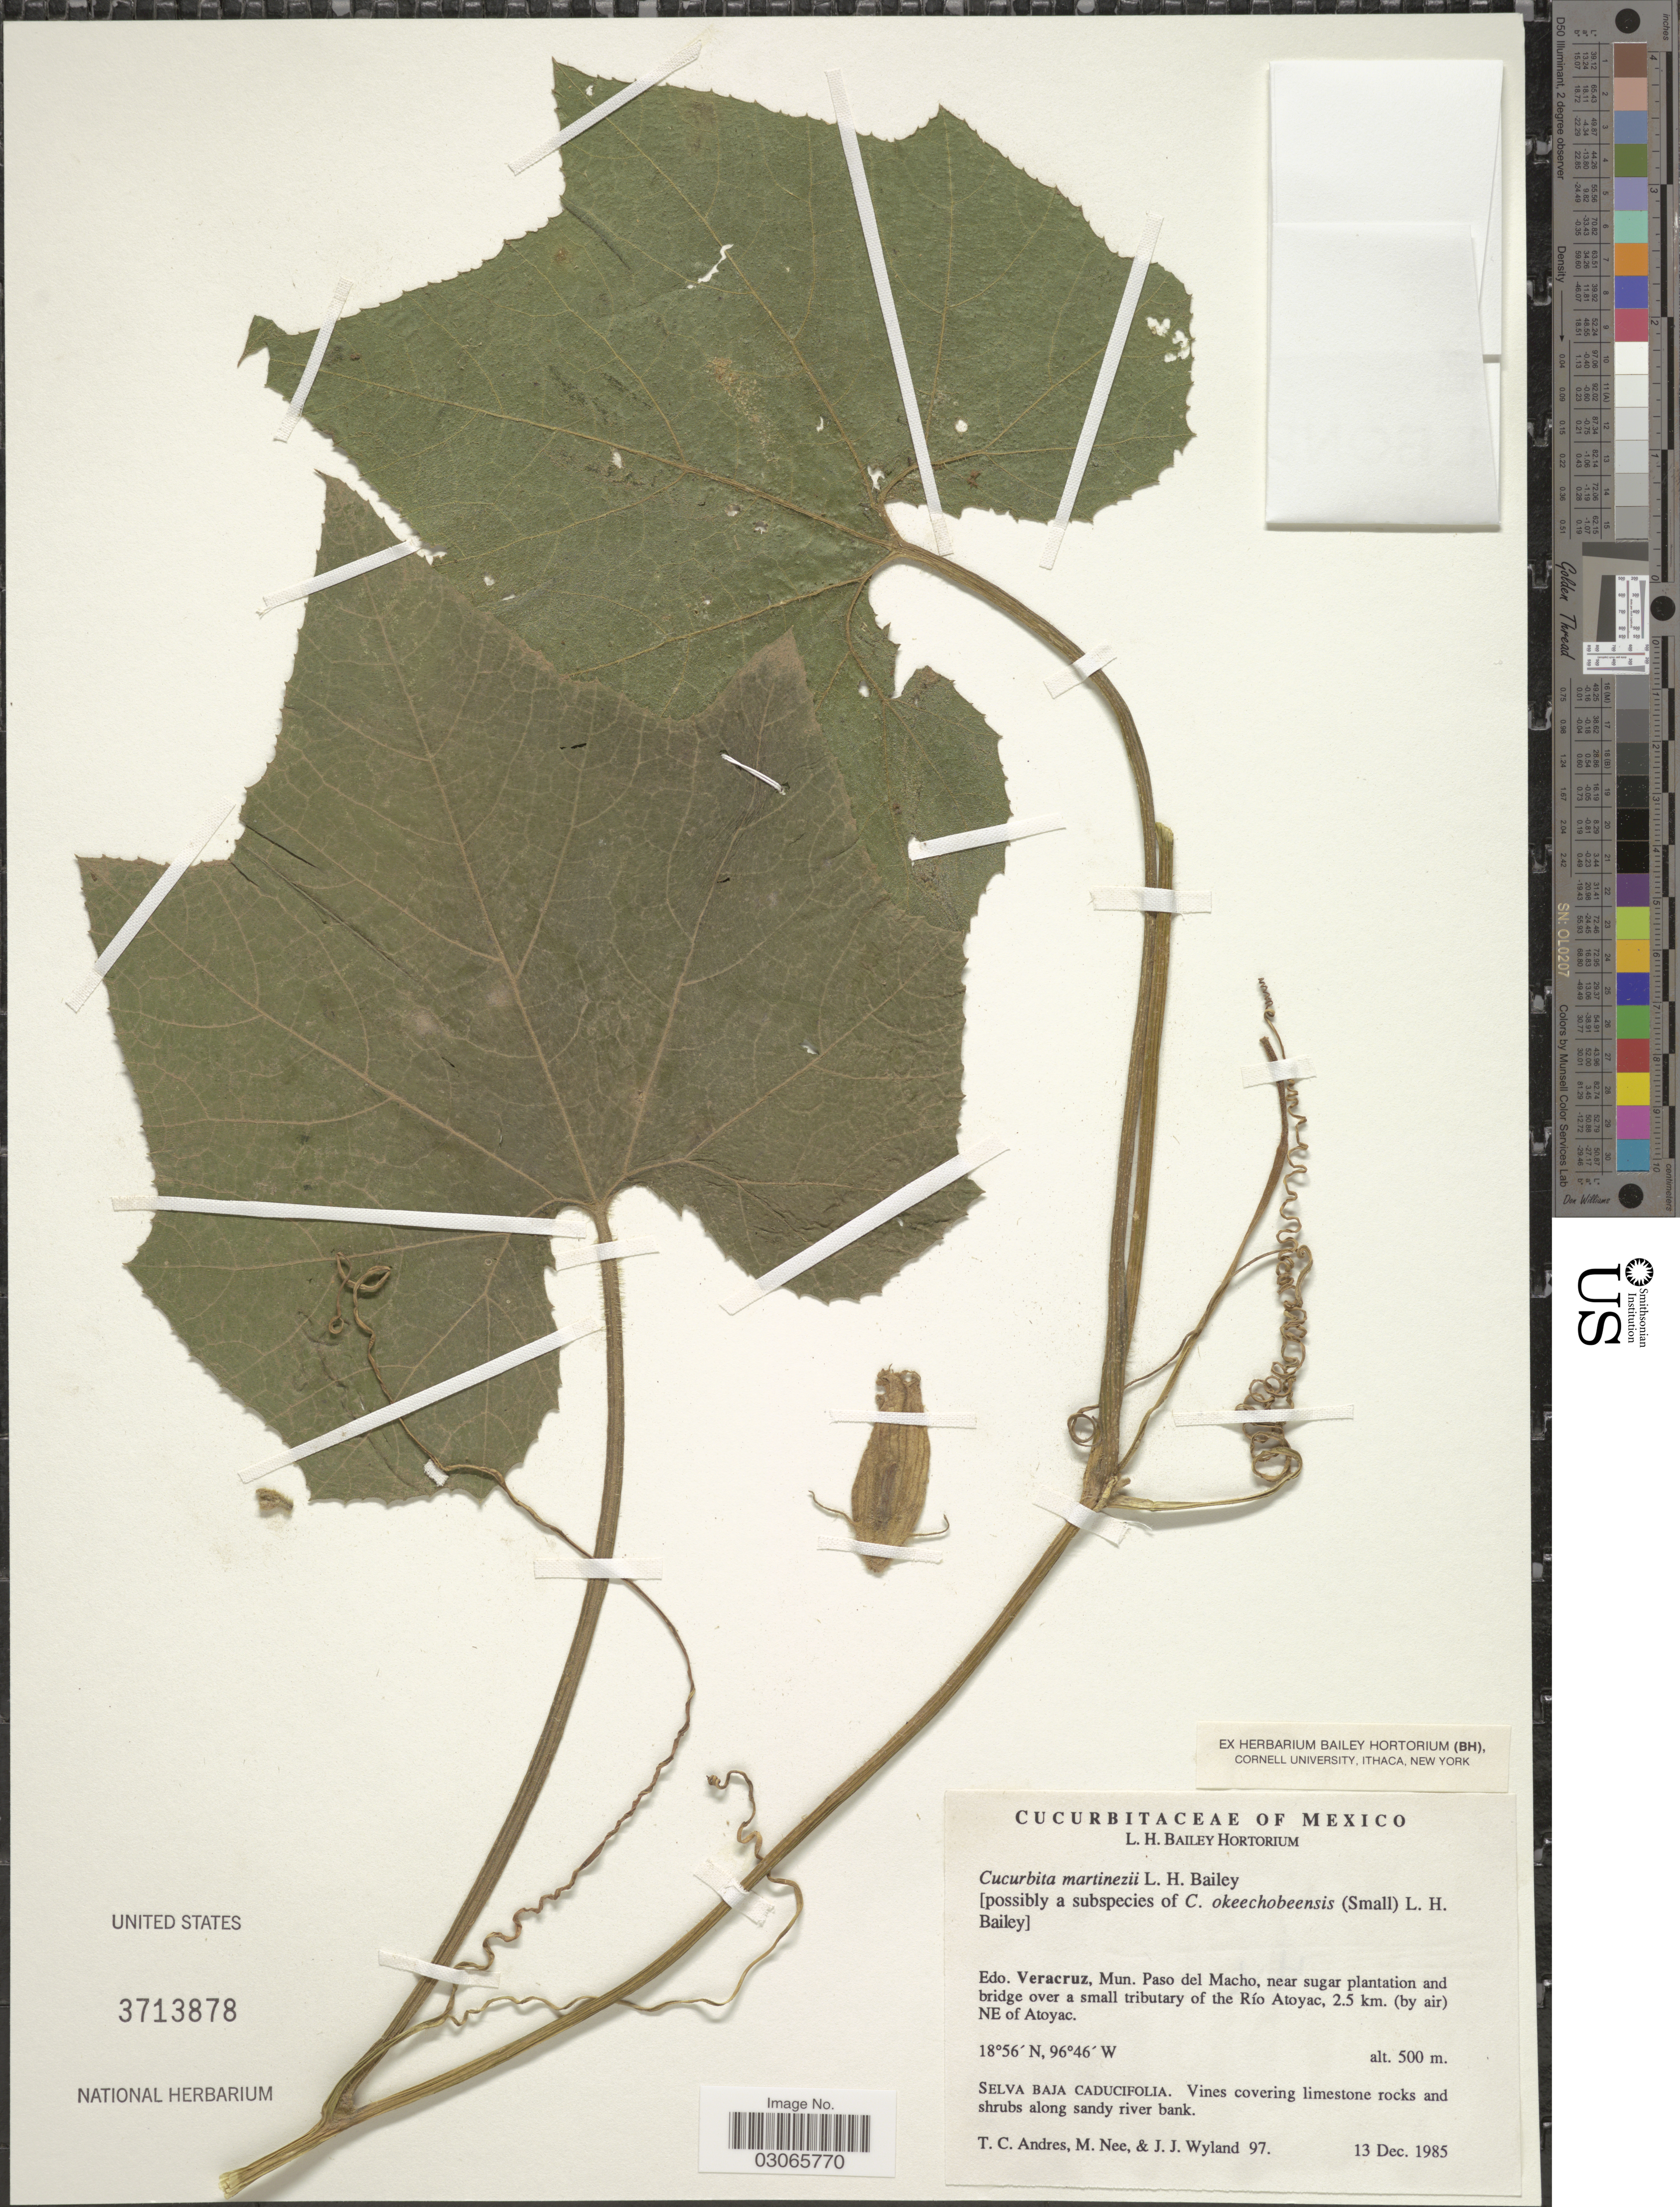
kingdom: Plantae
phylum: Tracheophyta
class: Magnoliopsida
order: Cucurbitales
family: Cucurbitaceae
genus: Cucurbita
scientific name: Cucurbita martinezii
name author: L.H. Bailey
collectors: T. C. Andres, M. Nee & J. J. Wyland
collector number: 97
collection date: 1985-12-13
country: Mexico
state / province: Veracruz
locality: Edo. Veracruz, Mun. Paso del Macho, near sugar plantation and bridge over a small tributary of the Río Atoyac, 2.5 km. (by air) NE of Atoyac.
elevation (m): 500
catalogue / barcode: US 3713878